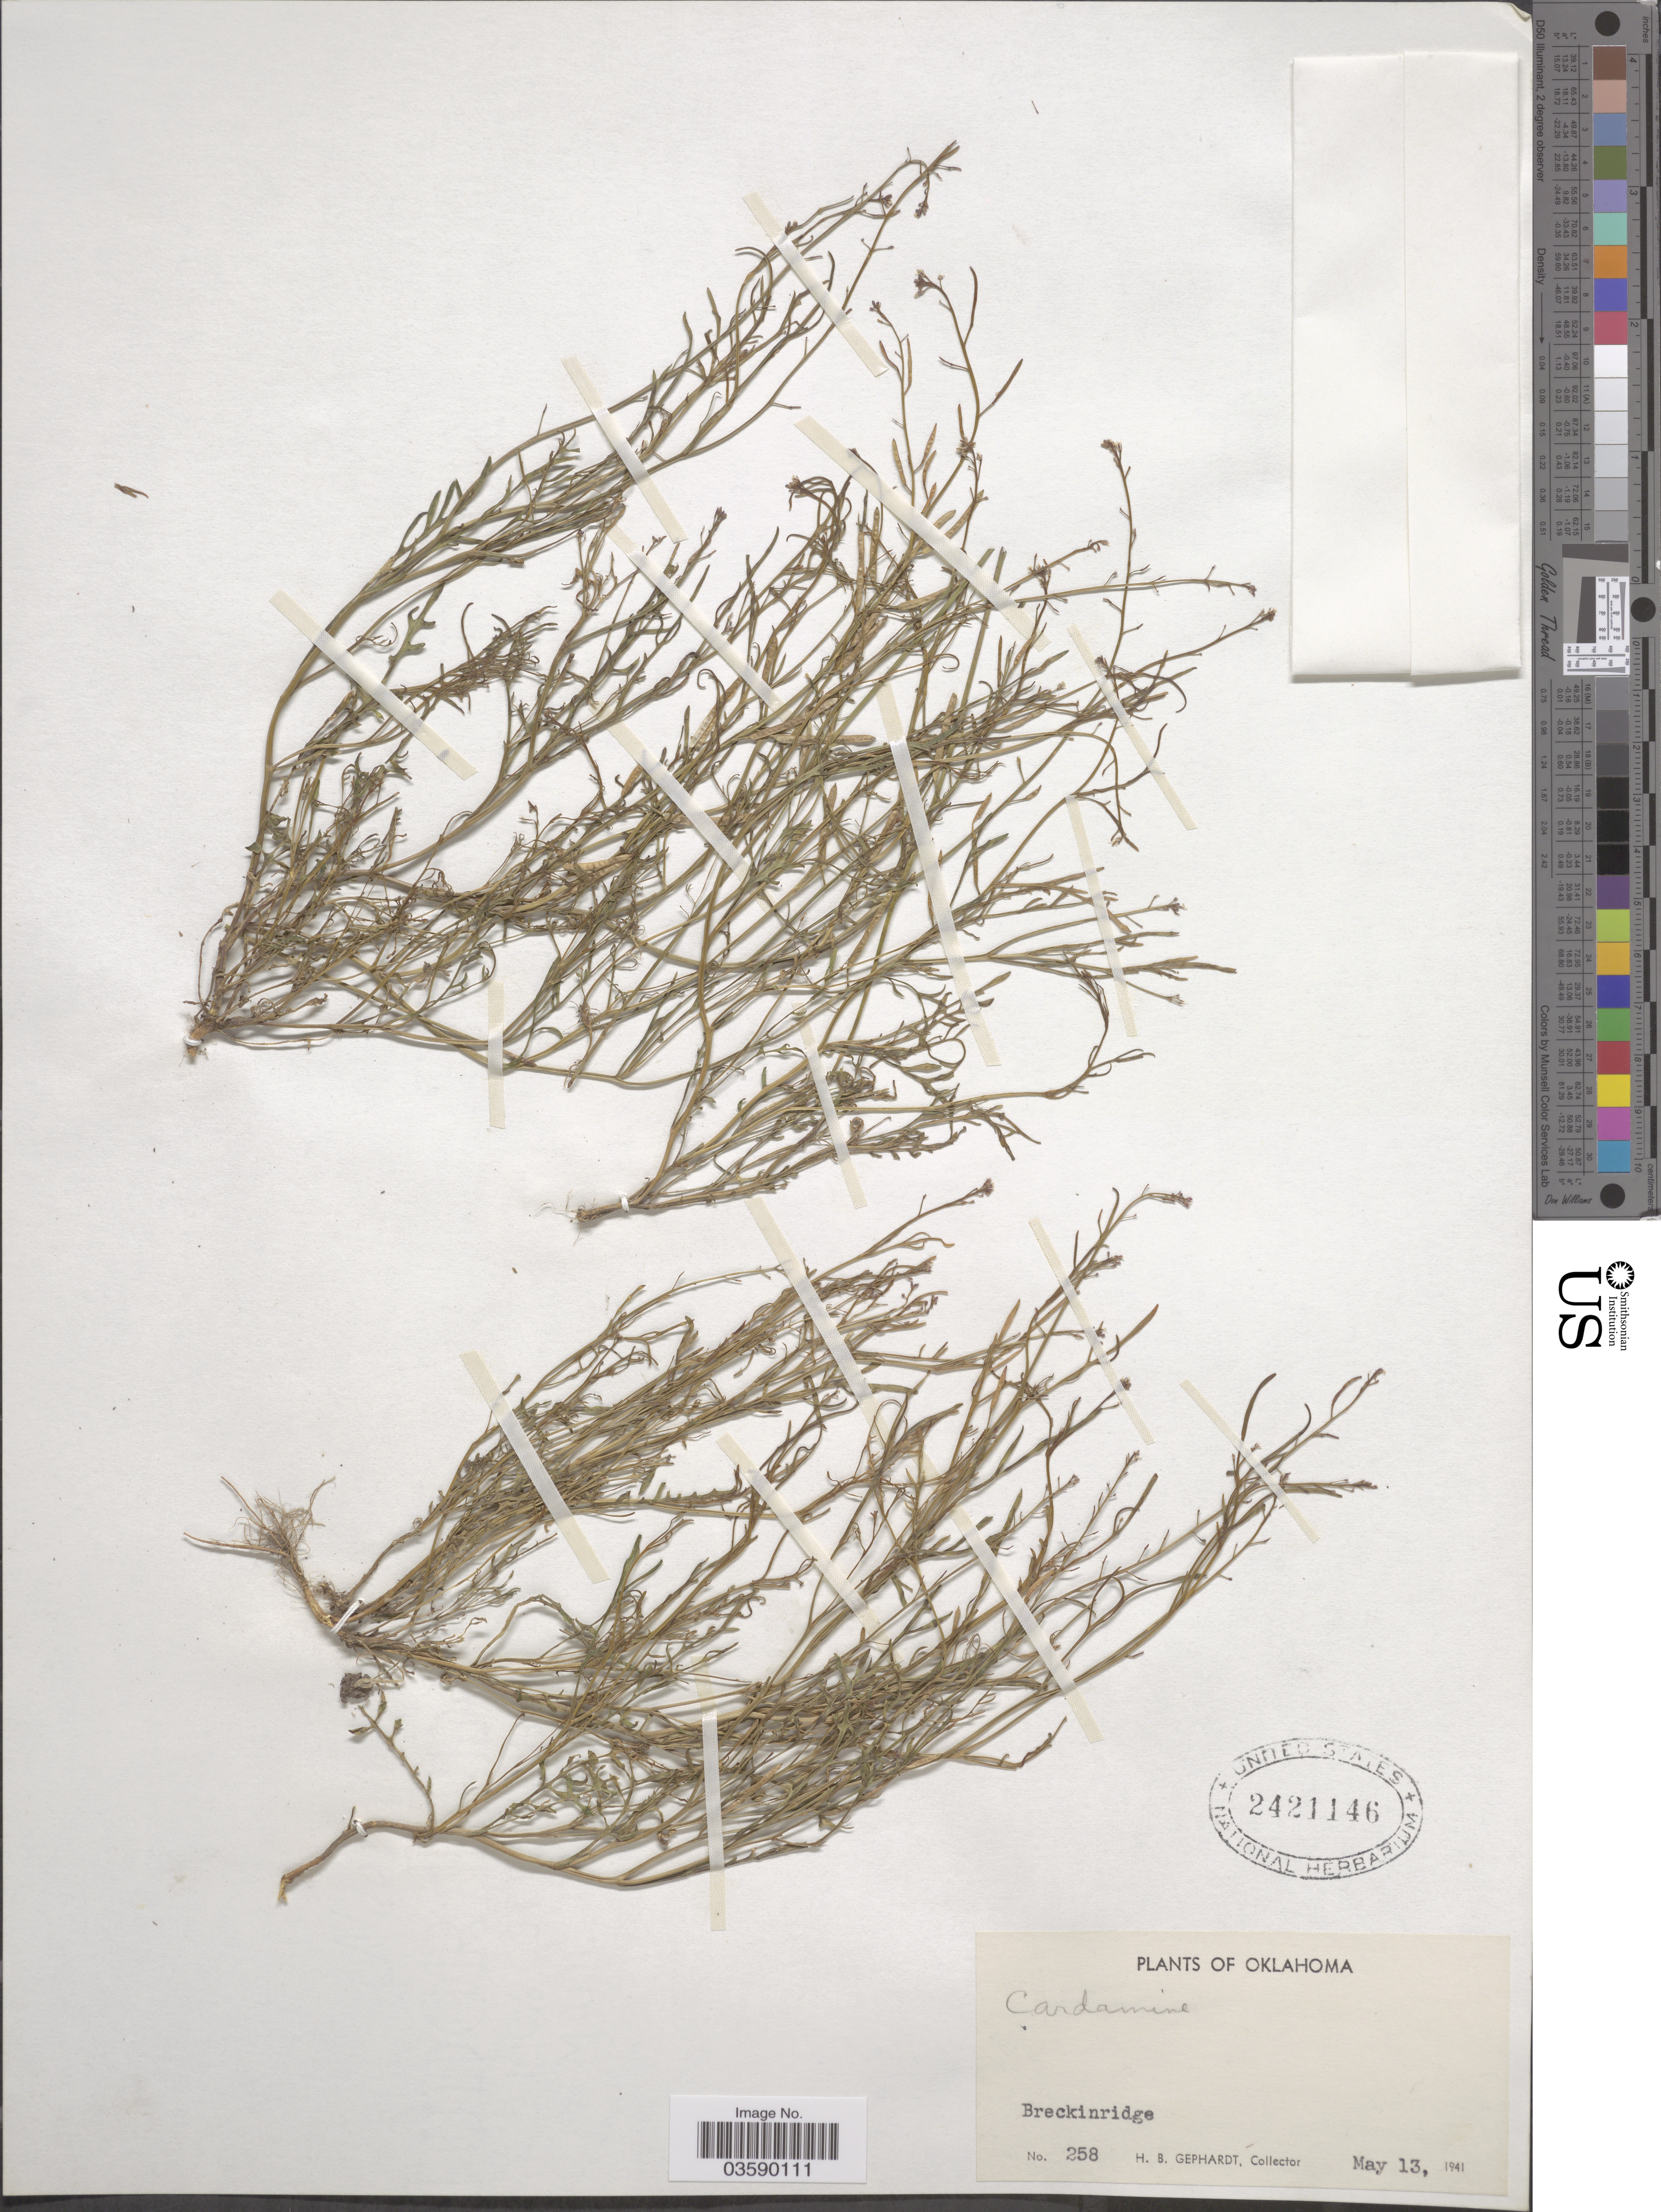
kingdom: Plantae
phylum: Tracheophyta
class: Magnoliopsida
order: Brassicales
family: Brassicaceae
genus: Cardamine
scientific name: Cardamine sp.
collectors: H. Gephardt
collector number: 258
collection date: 1941-05-13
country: United States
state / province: Oklahoma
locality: Breckinridge.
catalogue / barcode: US 2421146